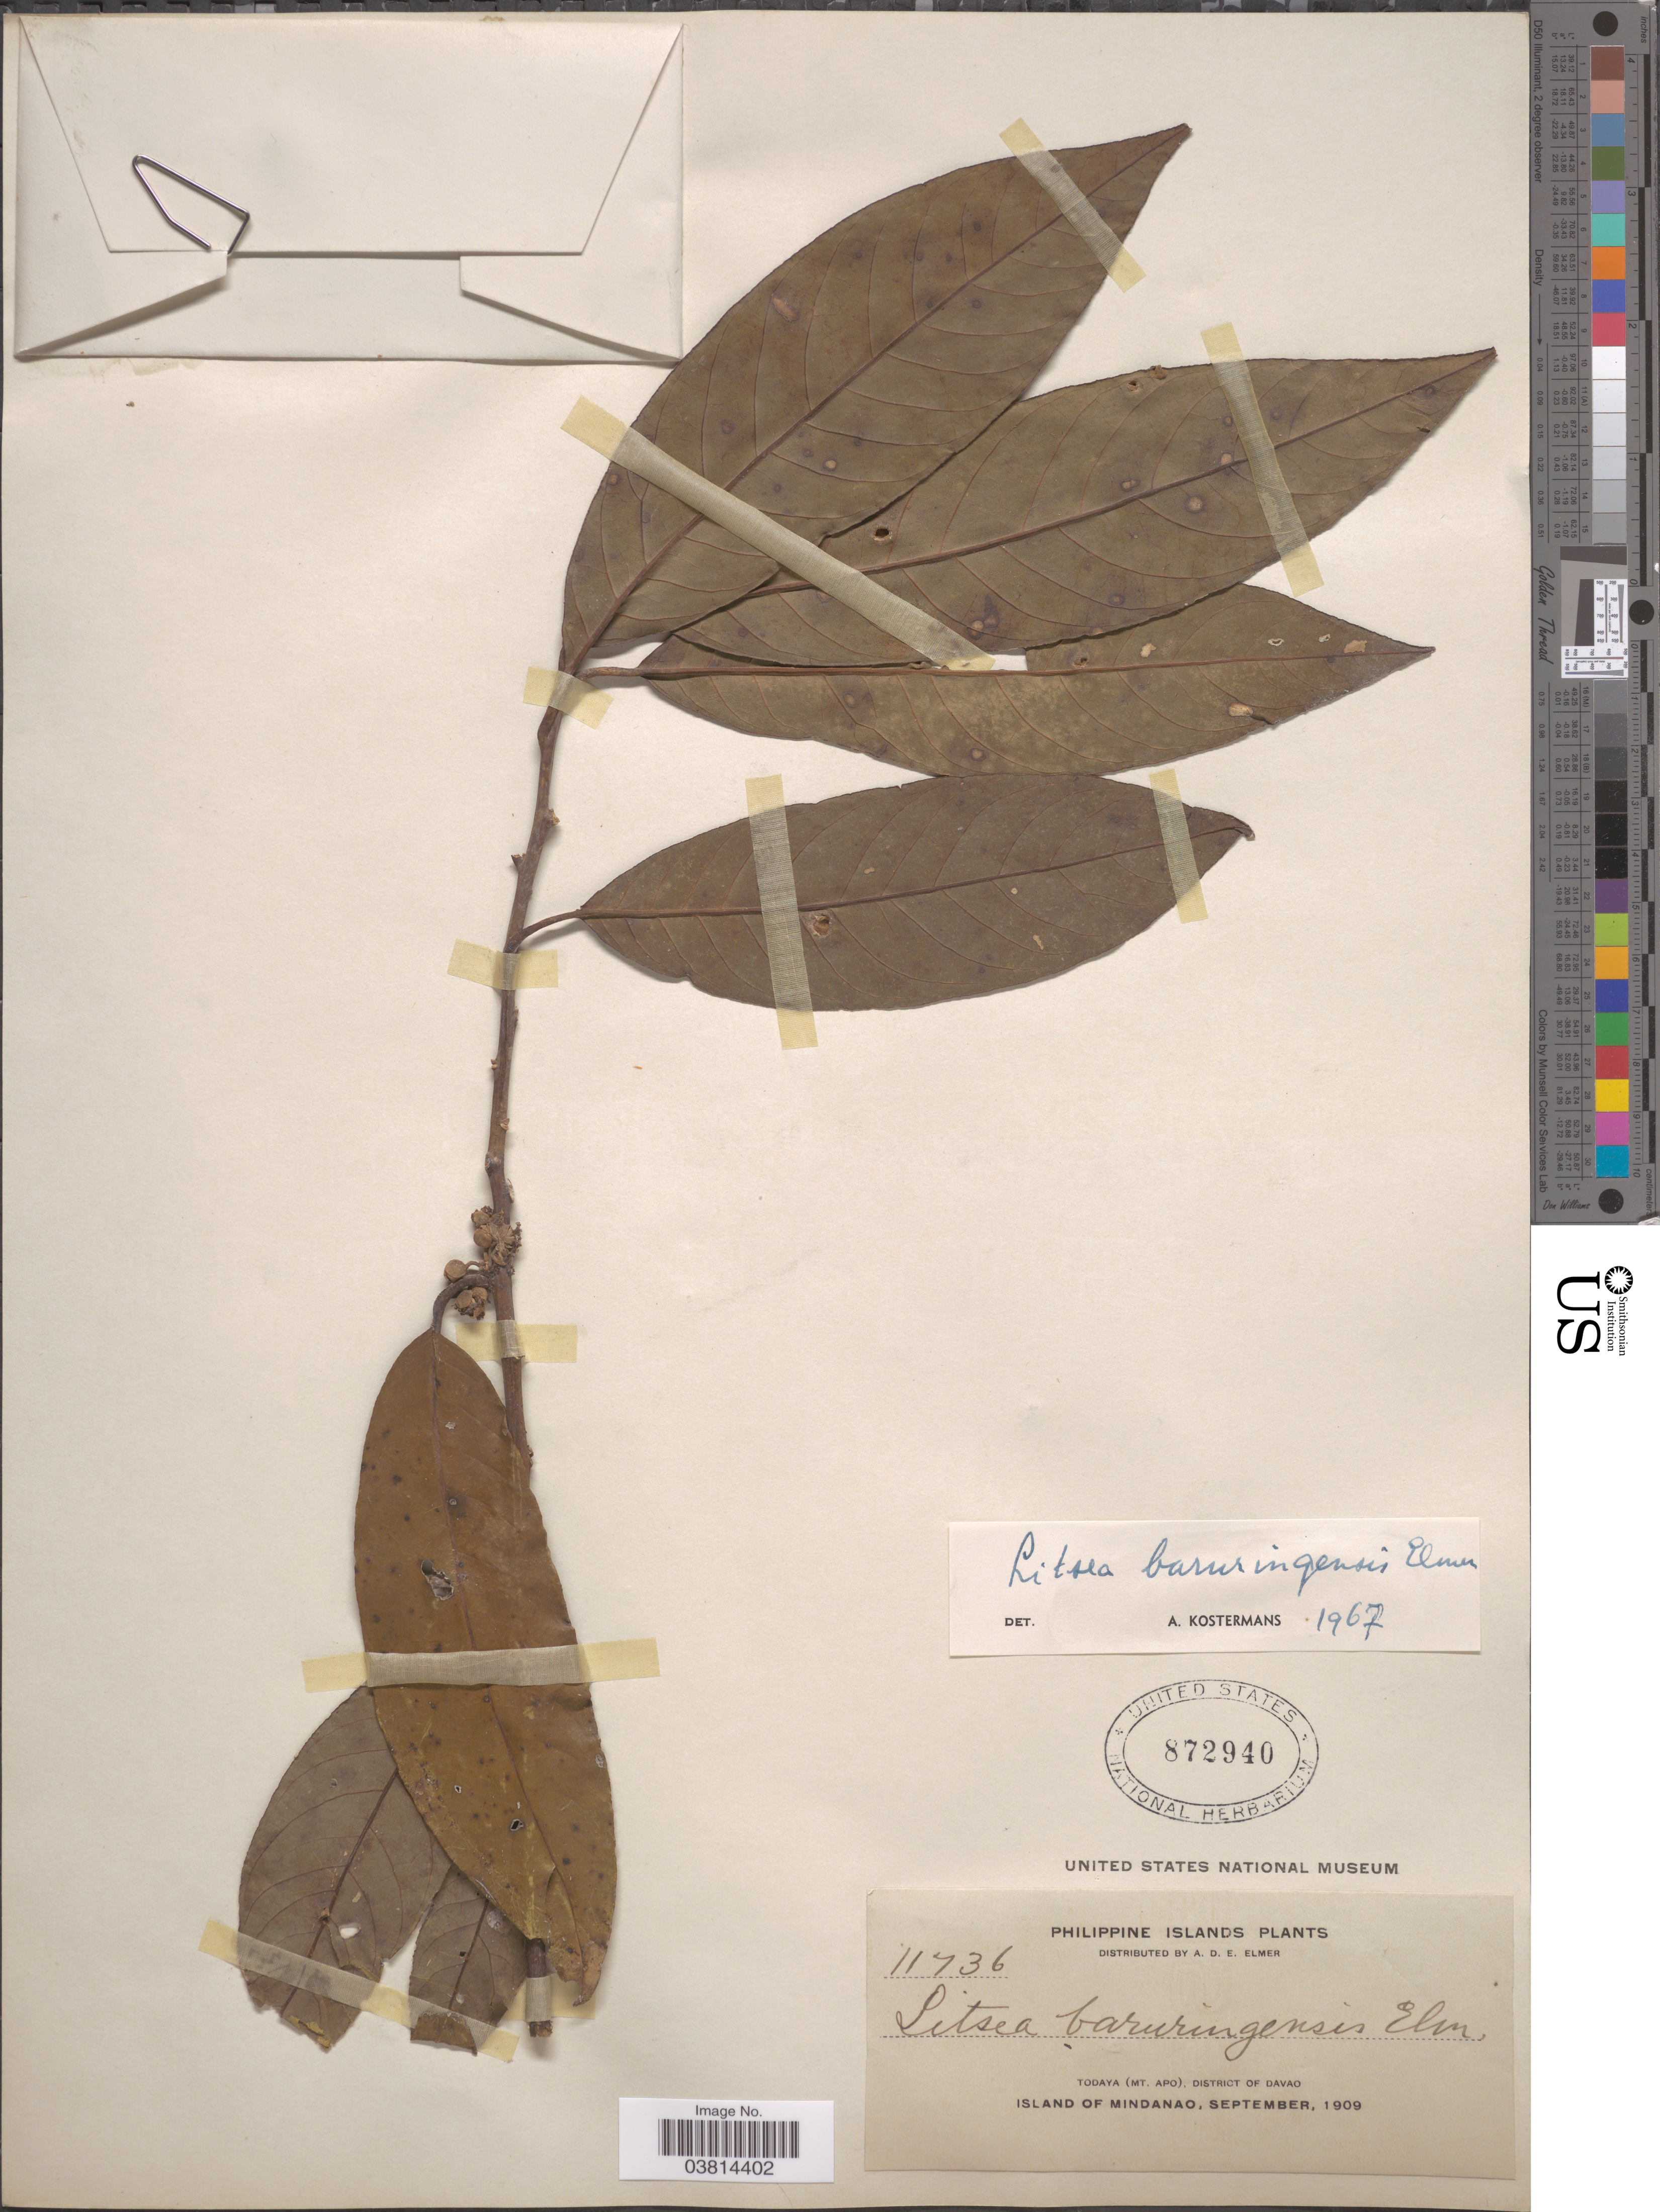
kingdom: Plantae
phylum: Tracheophyta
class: Magnoliopsida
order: Laurales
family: Lauraceae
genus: Litsea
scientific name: Litsea baruringensis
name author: Elmer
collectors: A. D. E. Elmer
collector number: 11736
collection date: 1909-09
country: Philippines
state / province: Davao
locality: Todaya (Mt. Apo), District of Davao. Island of Mindanao.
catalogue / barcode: US 872940